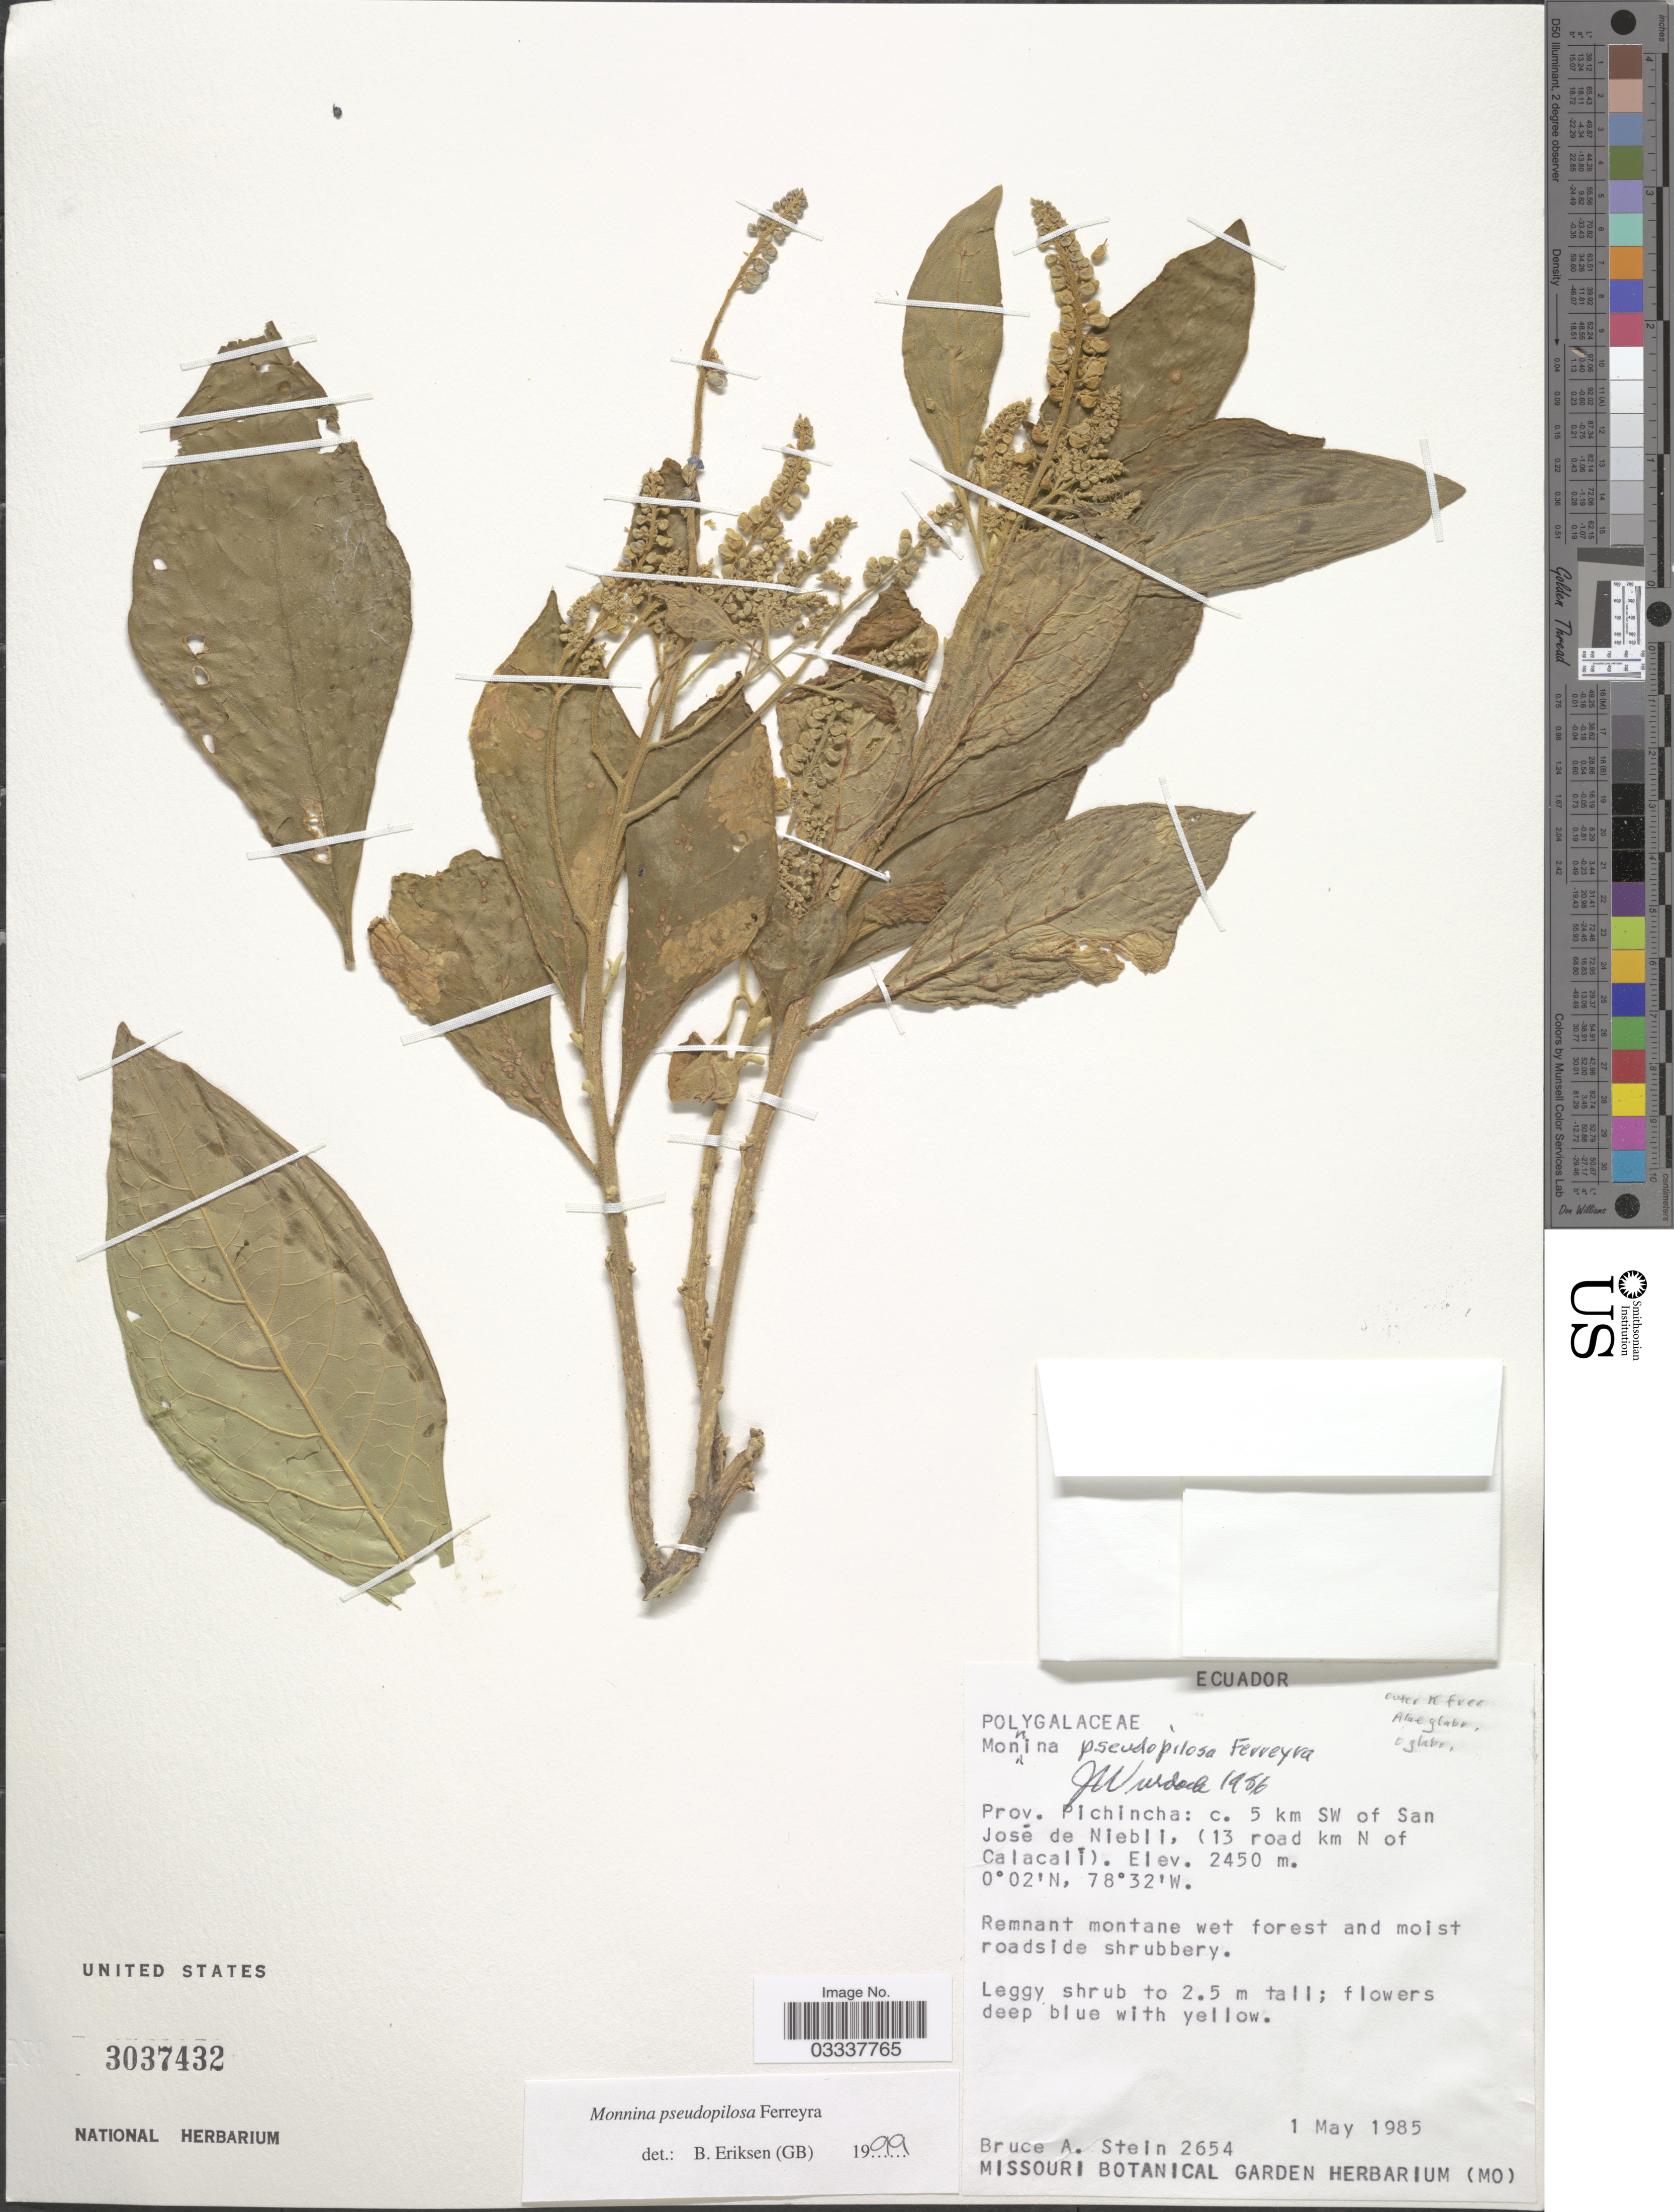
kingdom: Plantae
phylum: Tracheophyta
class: Magnoliopsida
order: Fabales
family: Polygalaceae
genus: Monnina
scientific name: Monnina pseudopilosa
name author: Ferreyra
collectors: B. A. Stein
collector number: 2654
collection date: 1985-05-01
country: Ecuador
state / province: Pichincha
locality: C. 5 km SW of San José de Niebil, (13 road km N of Calacalí).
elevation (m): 2450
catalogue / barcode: US 3037432